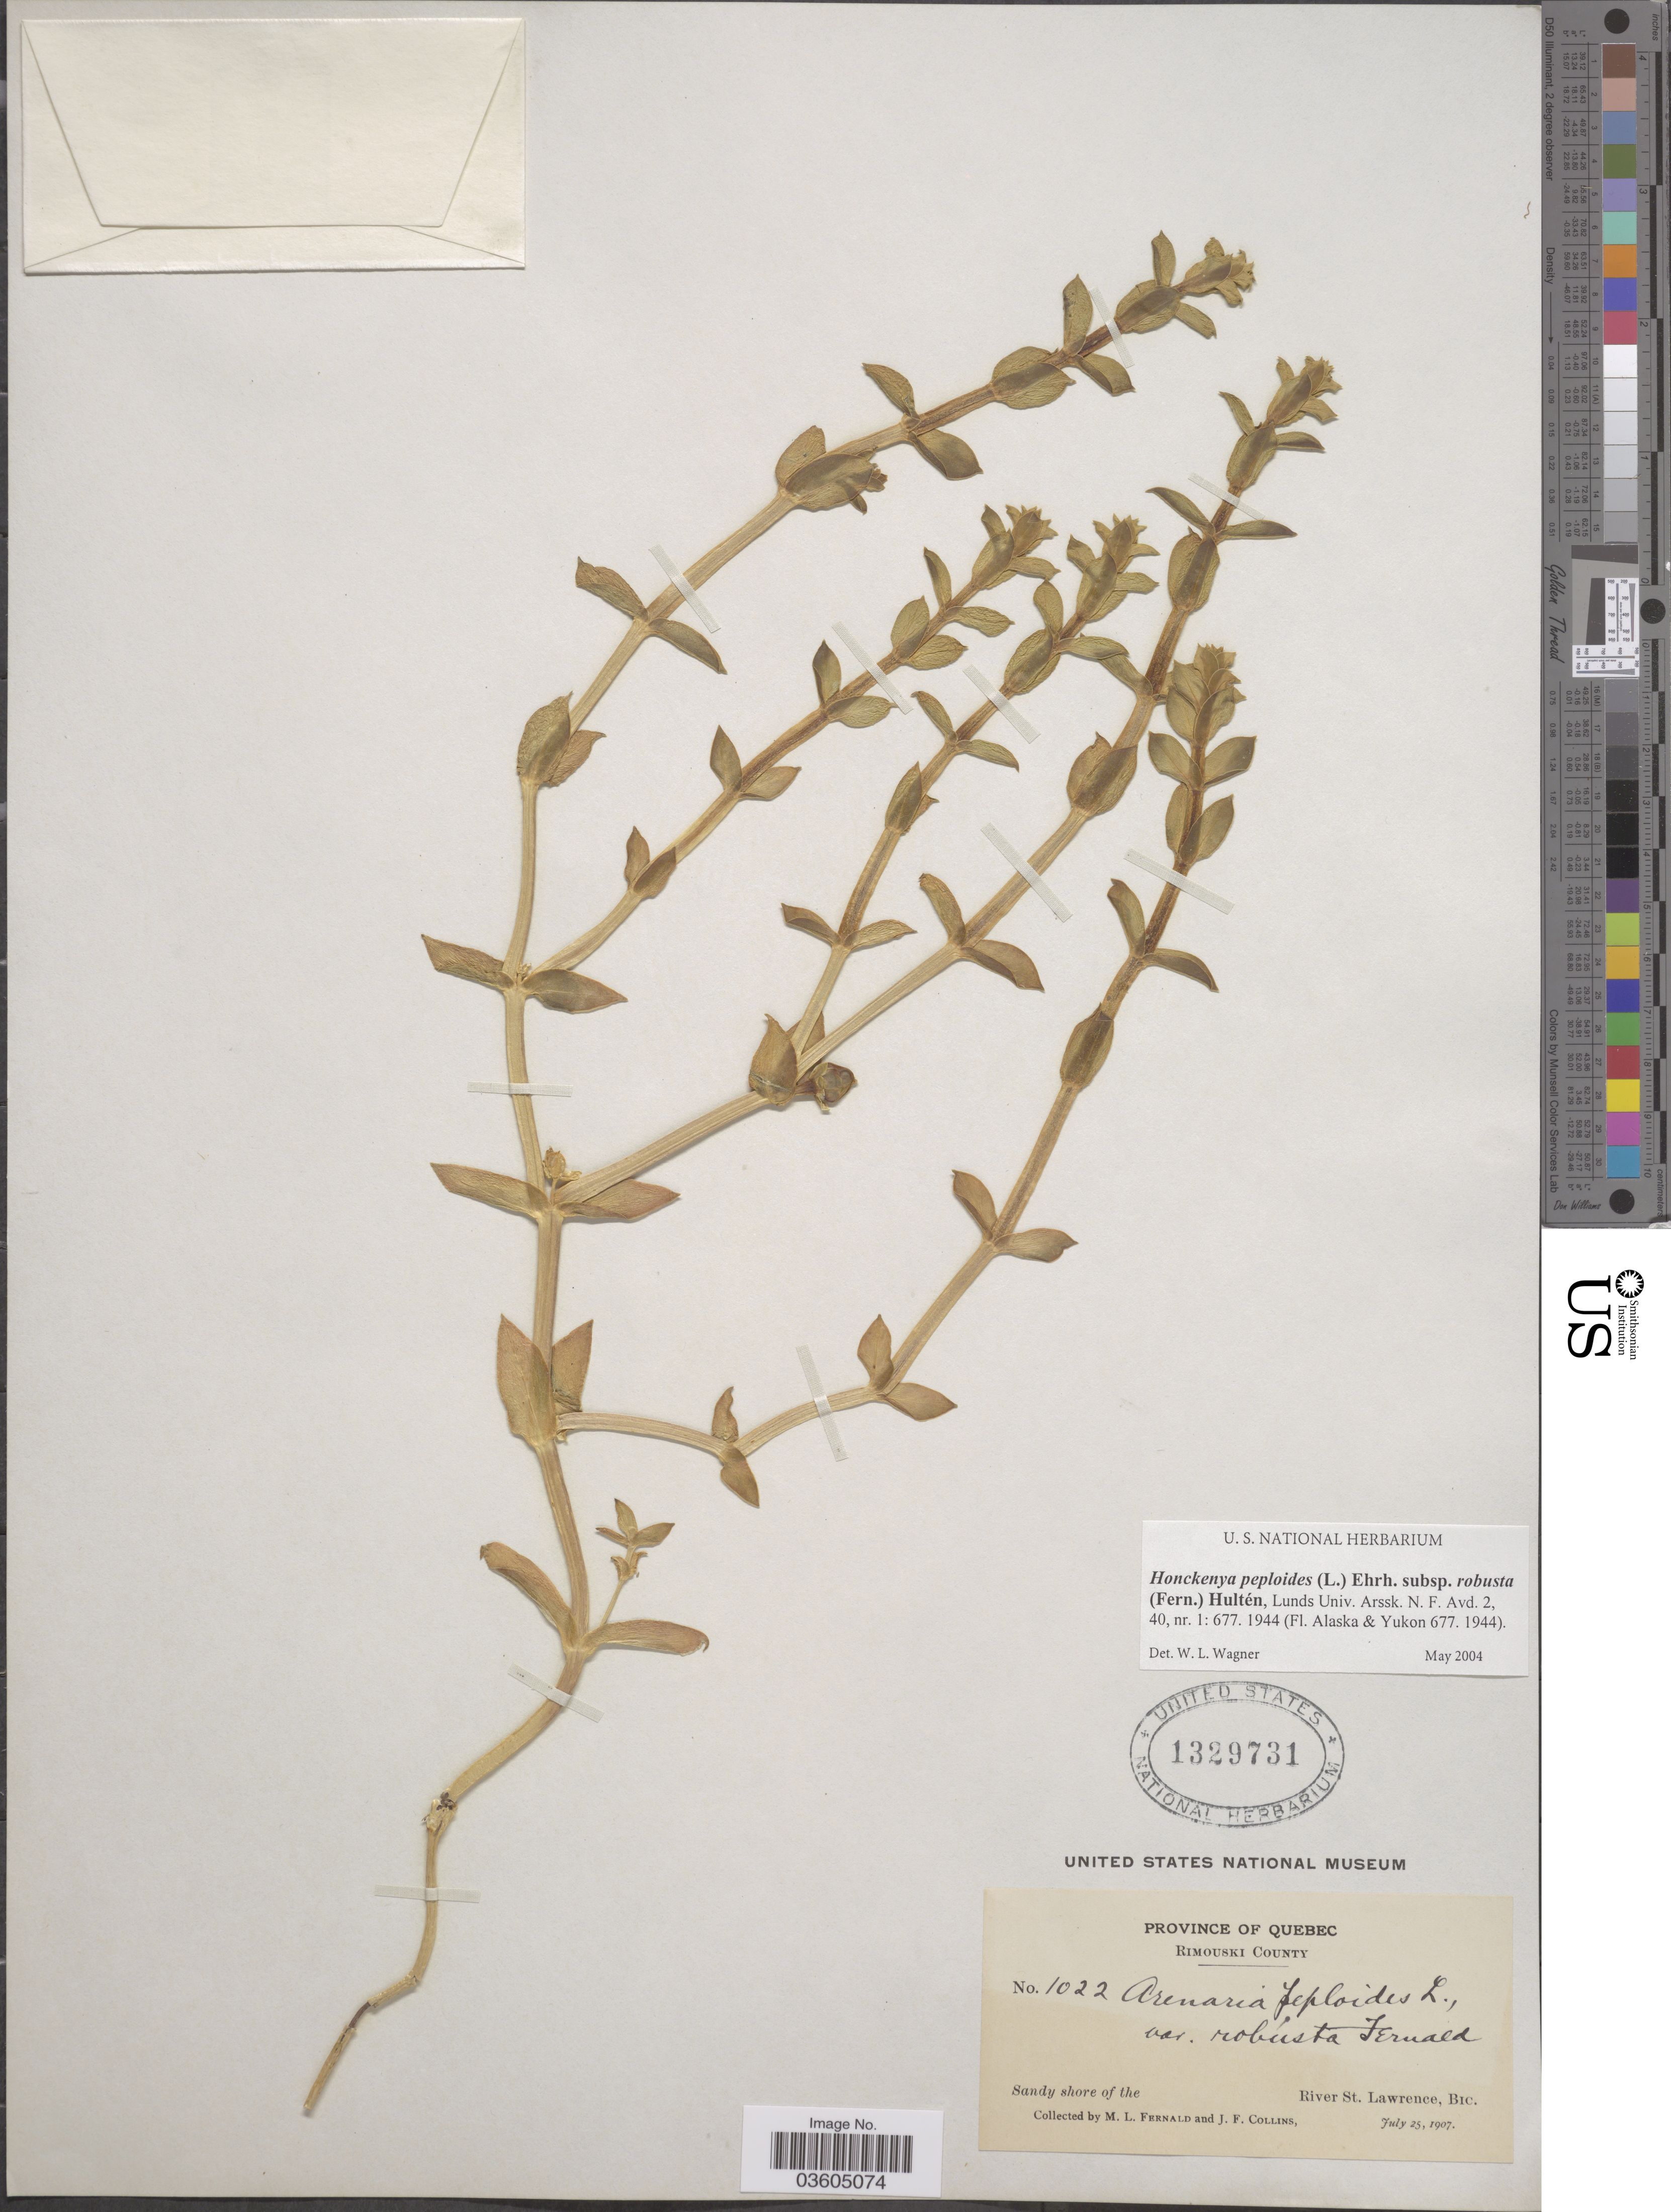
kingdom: Plantae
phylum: Tracheophyta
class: Magnoliopsida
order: Caryophyllales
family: Caryophyllaceae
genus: Honckenya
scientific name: Honckenya peploides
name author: (L.) Ehrh.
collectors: M. L. Fernald & J. Collins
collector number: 1022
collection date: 1907-07-25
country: Canada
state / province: Quebec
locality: Rimouski County. Sandy shore of the River St. Lawrence, Bic.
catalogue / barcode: US 1329731